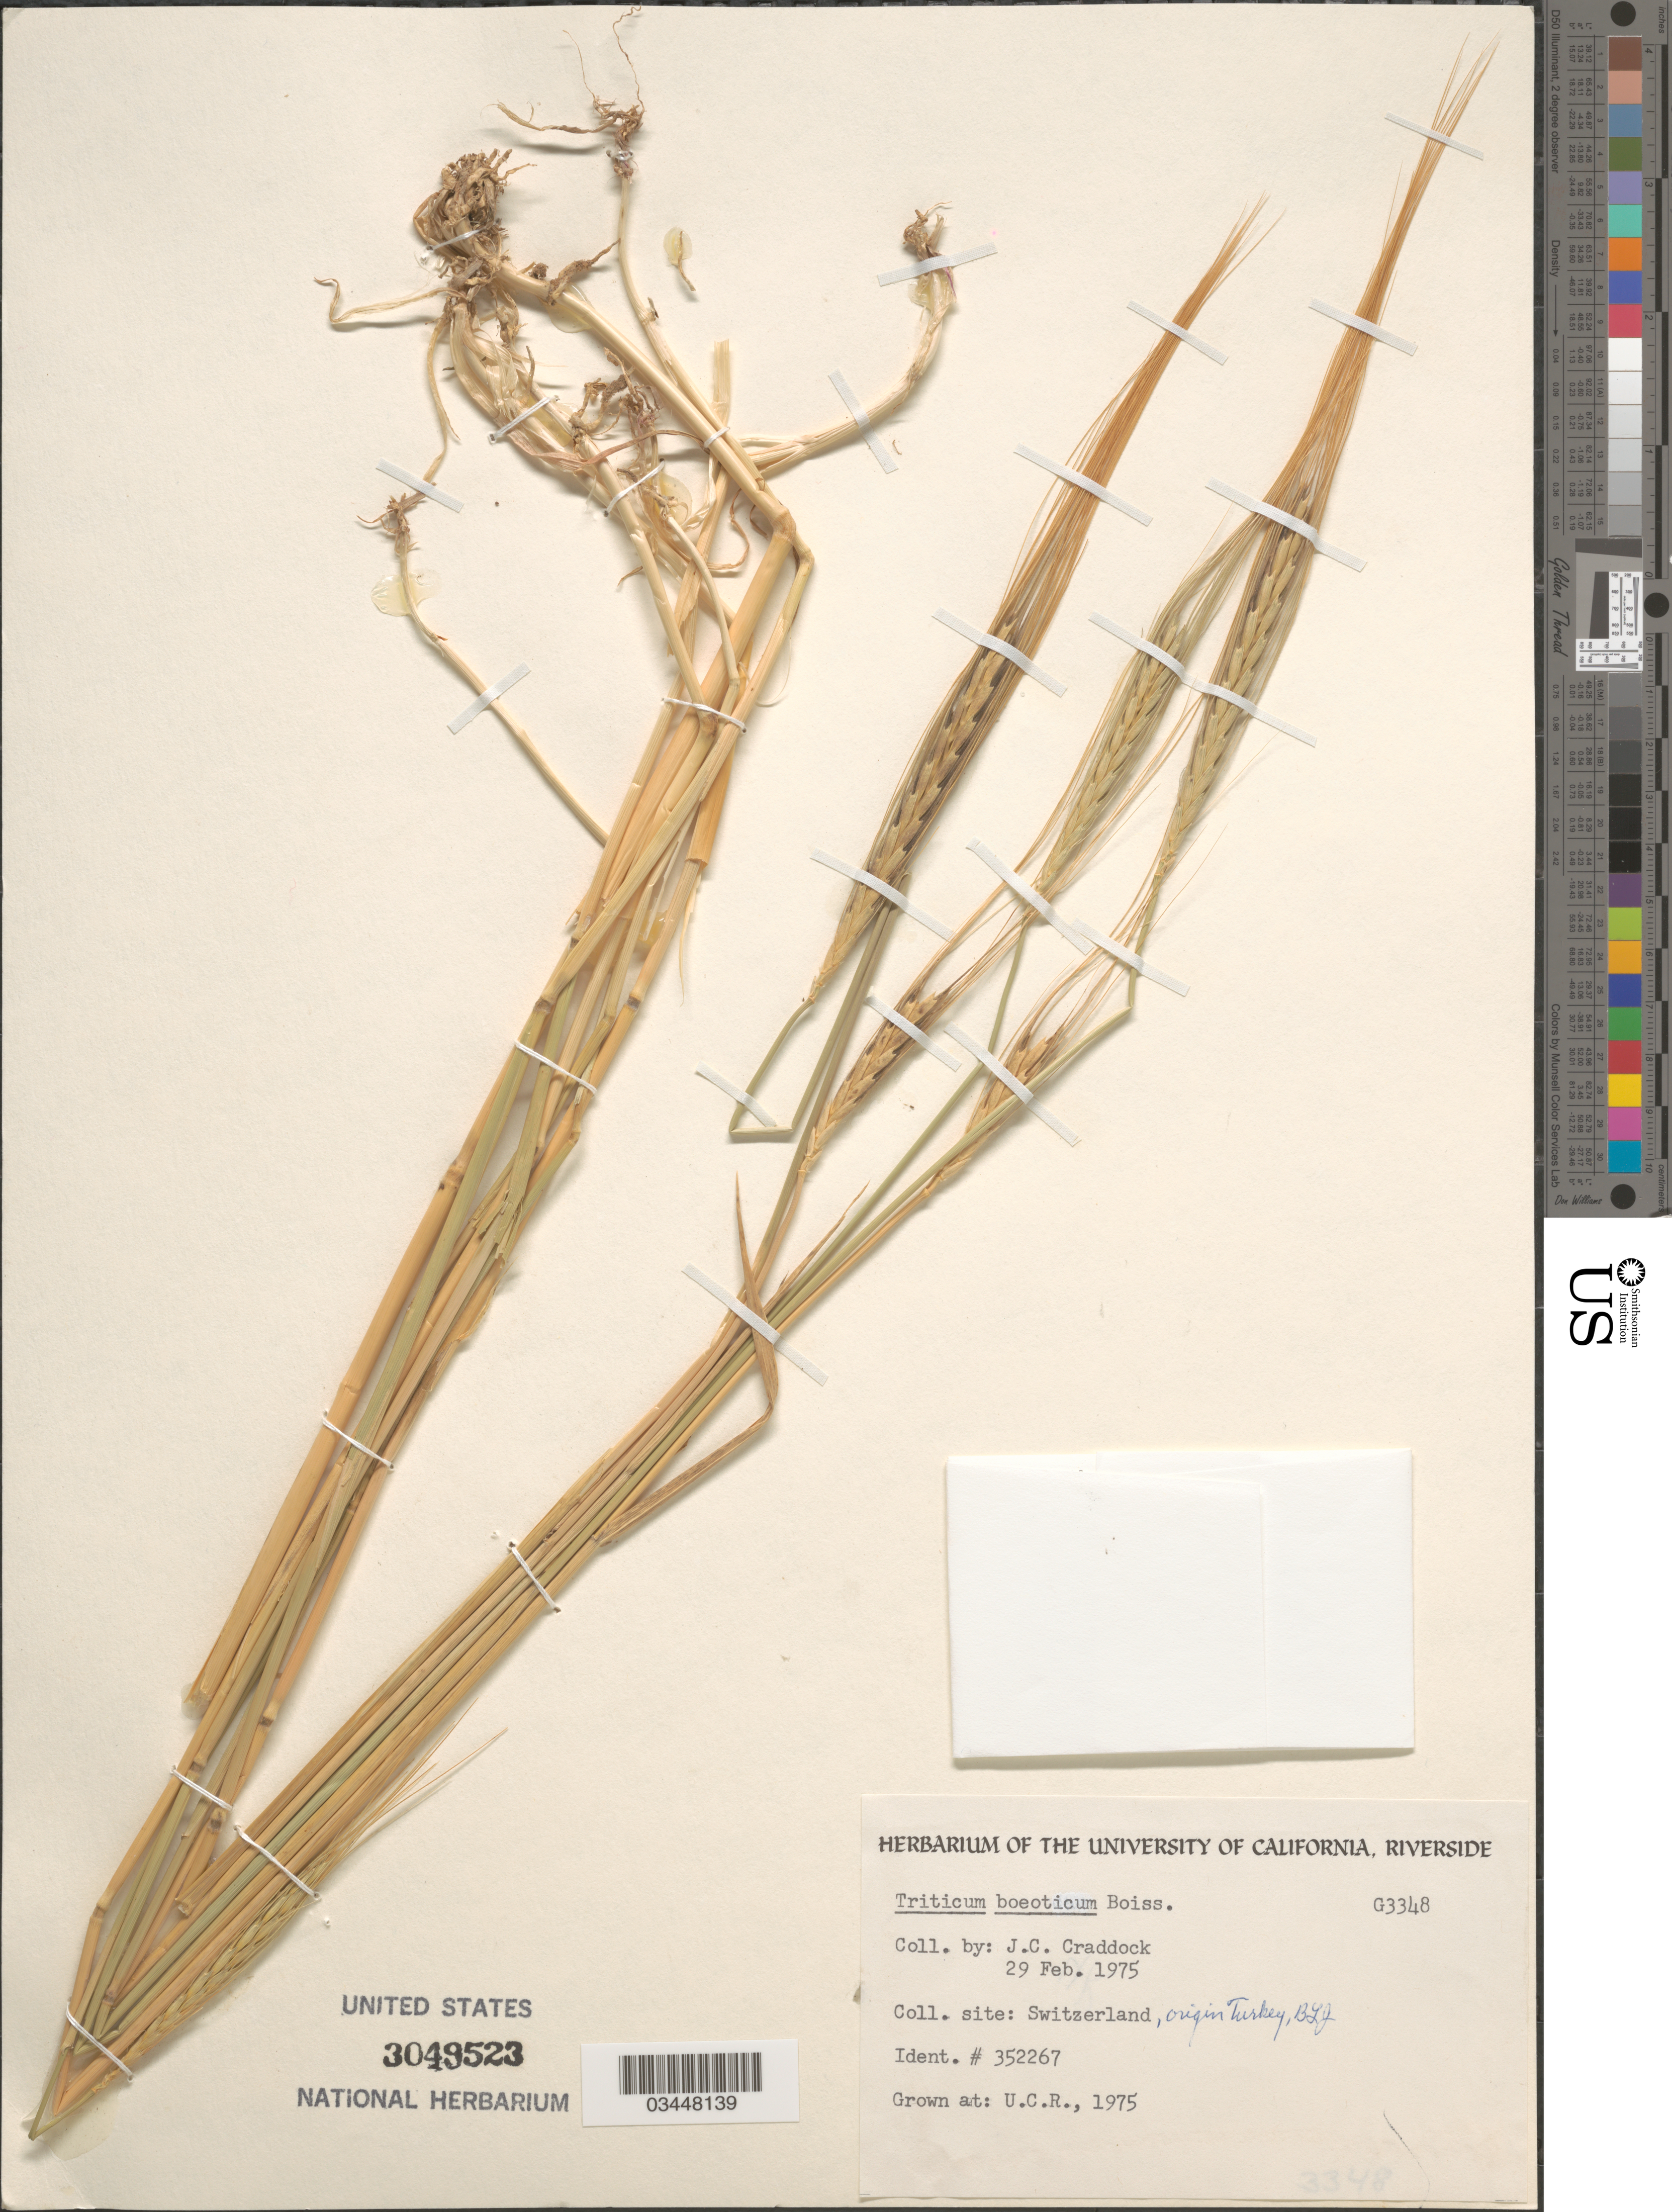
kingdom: Plantae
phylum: Tracheophyta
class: Liliopsida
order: Poales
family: Poaceae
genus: Triticum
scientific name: Triticum boeoticum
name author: Boiss.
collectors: ex herb. Univ. of California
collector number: G3348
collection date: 1975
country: United States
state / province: California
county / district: Riverside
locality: U.C.R.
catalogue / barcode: US 3049523